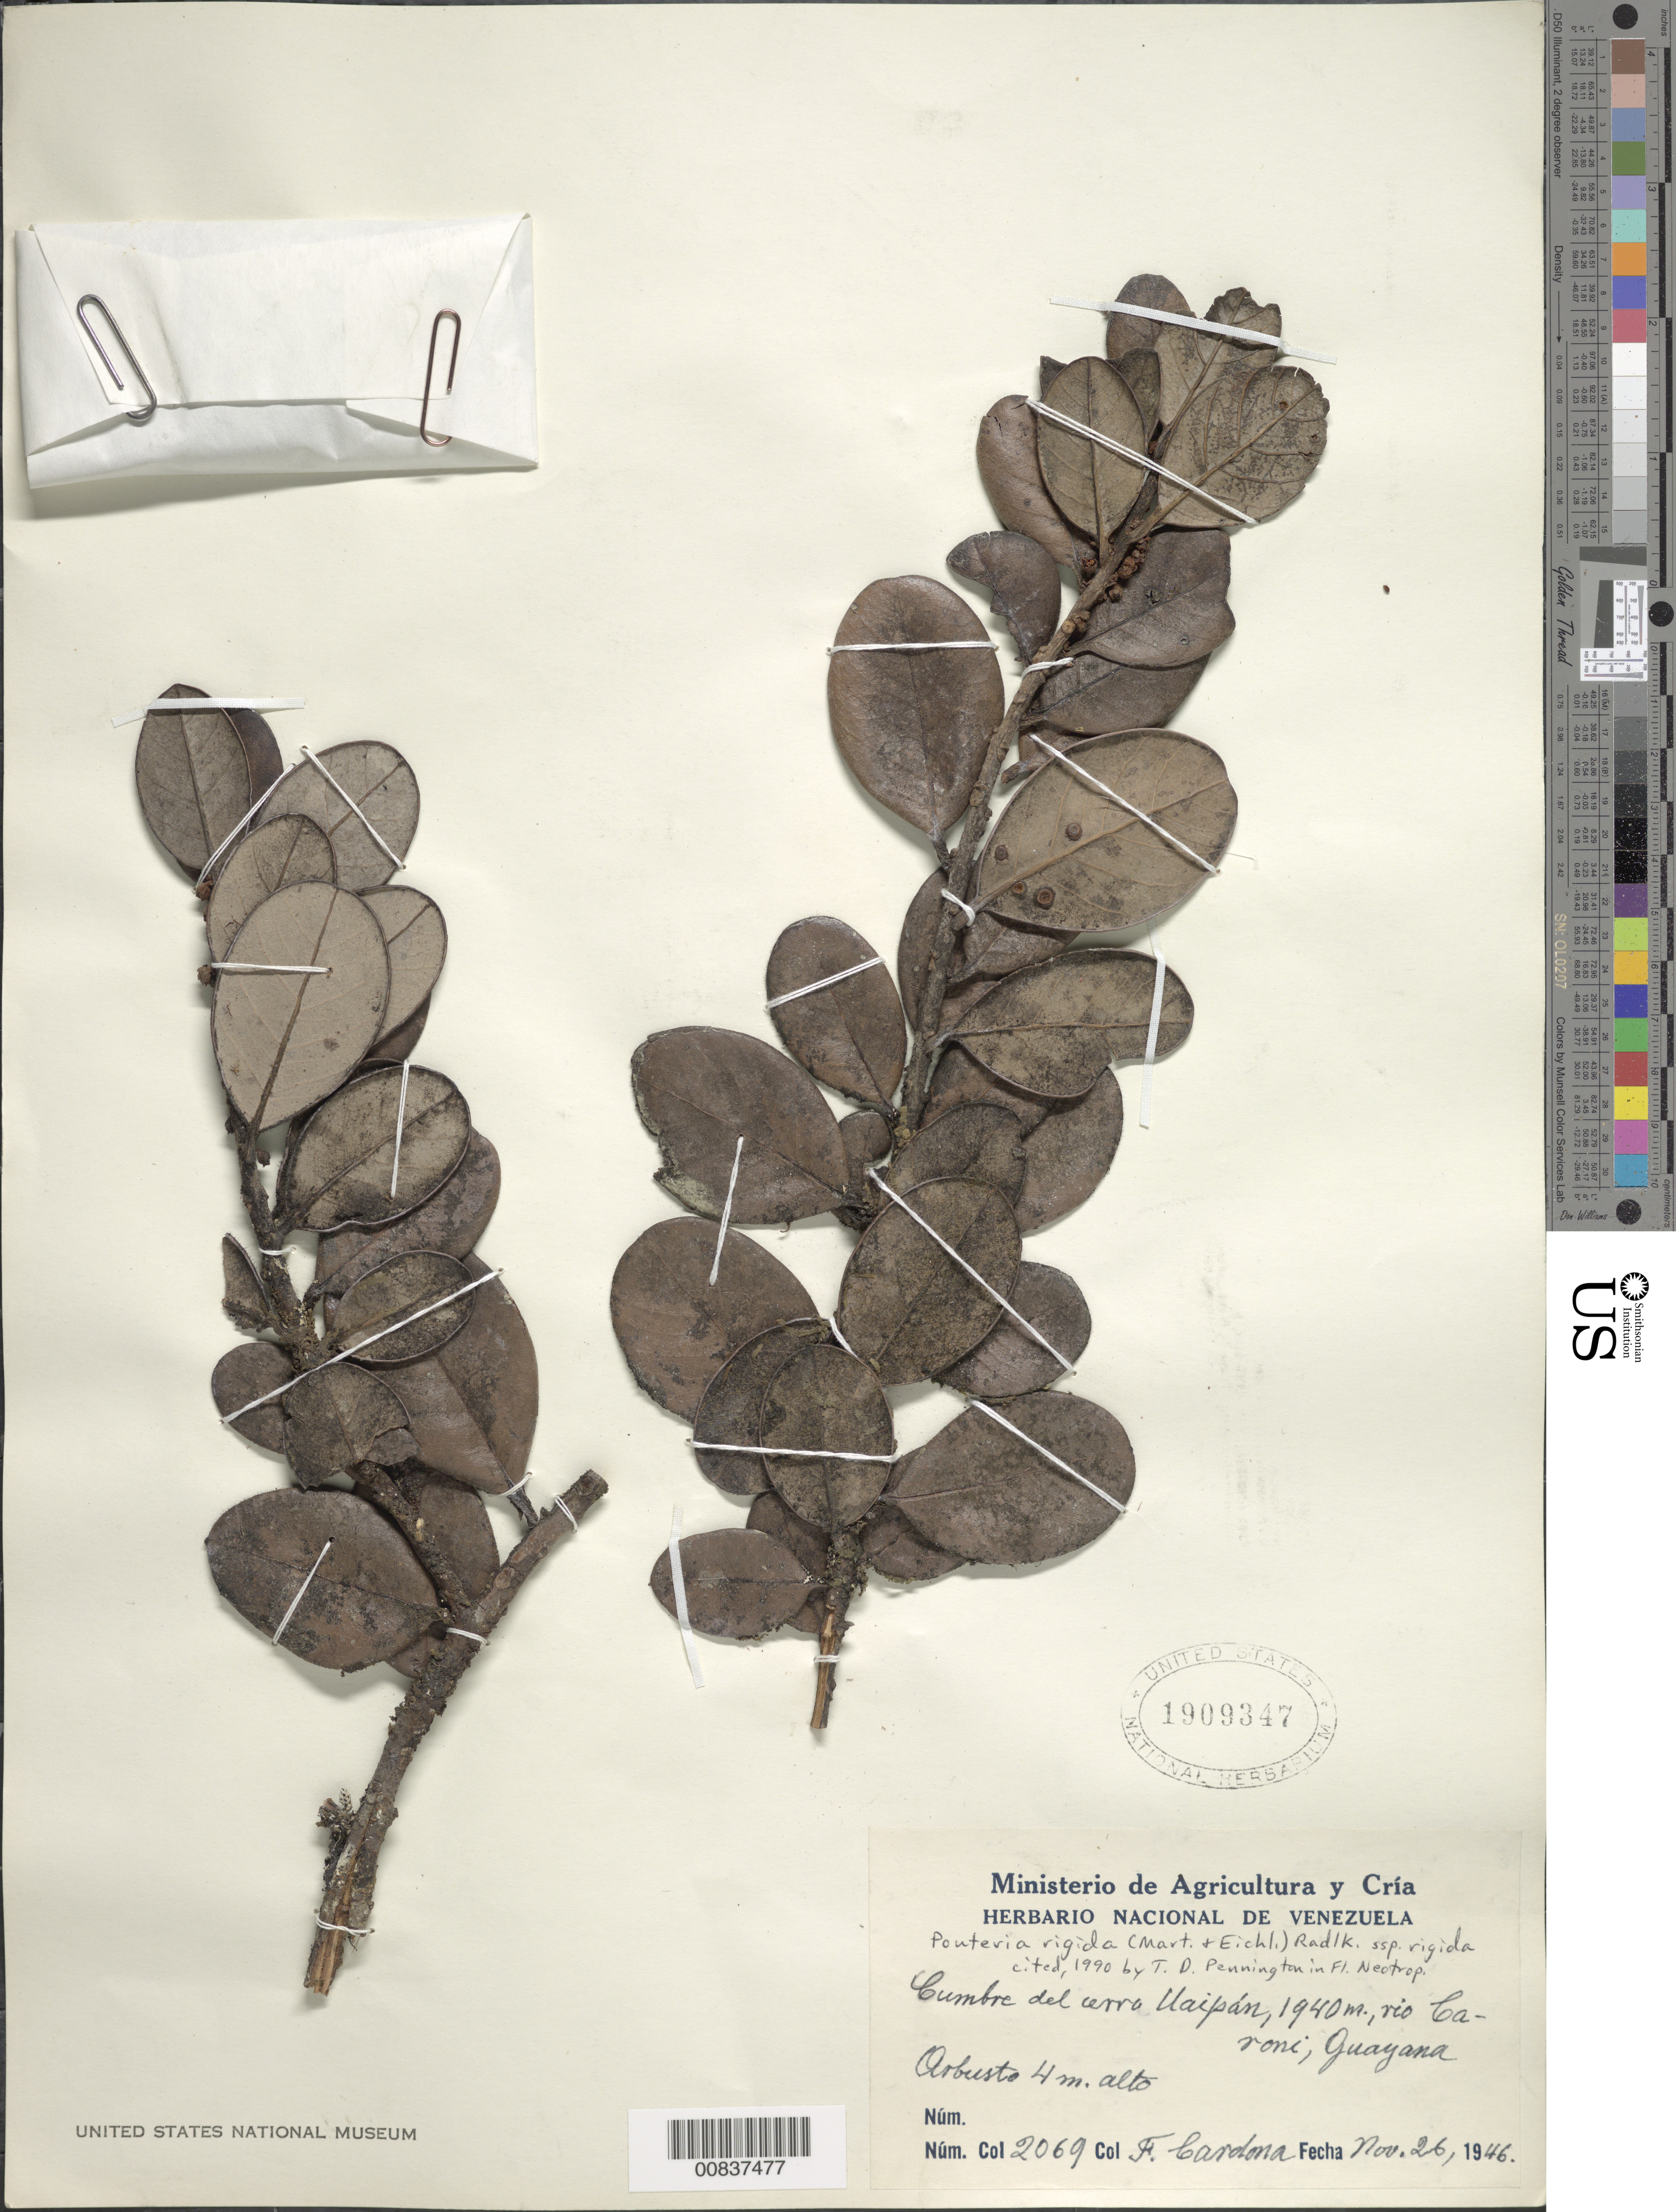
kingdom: Plantae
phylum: Tracheophyta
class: Magnoliopsida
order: Ericales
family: Sapotaceae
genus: Pouteria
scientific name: Pouteria rigida subsp. rigida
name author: (Mart. & Eichler) Radlk.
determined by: Pennington, T. D., (K)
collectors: F. Cardona Puig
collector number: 2069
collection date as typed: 26-Nov-46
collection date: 1946-11-26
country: Venezuela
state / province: Bolívar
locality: Cerro Uaipán, Río Caroní; Guayana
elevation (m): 1940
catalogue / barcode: US 1909347